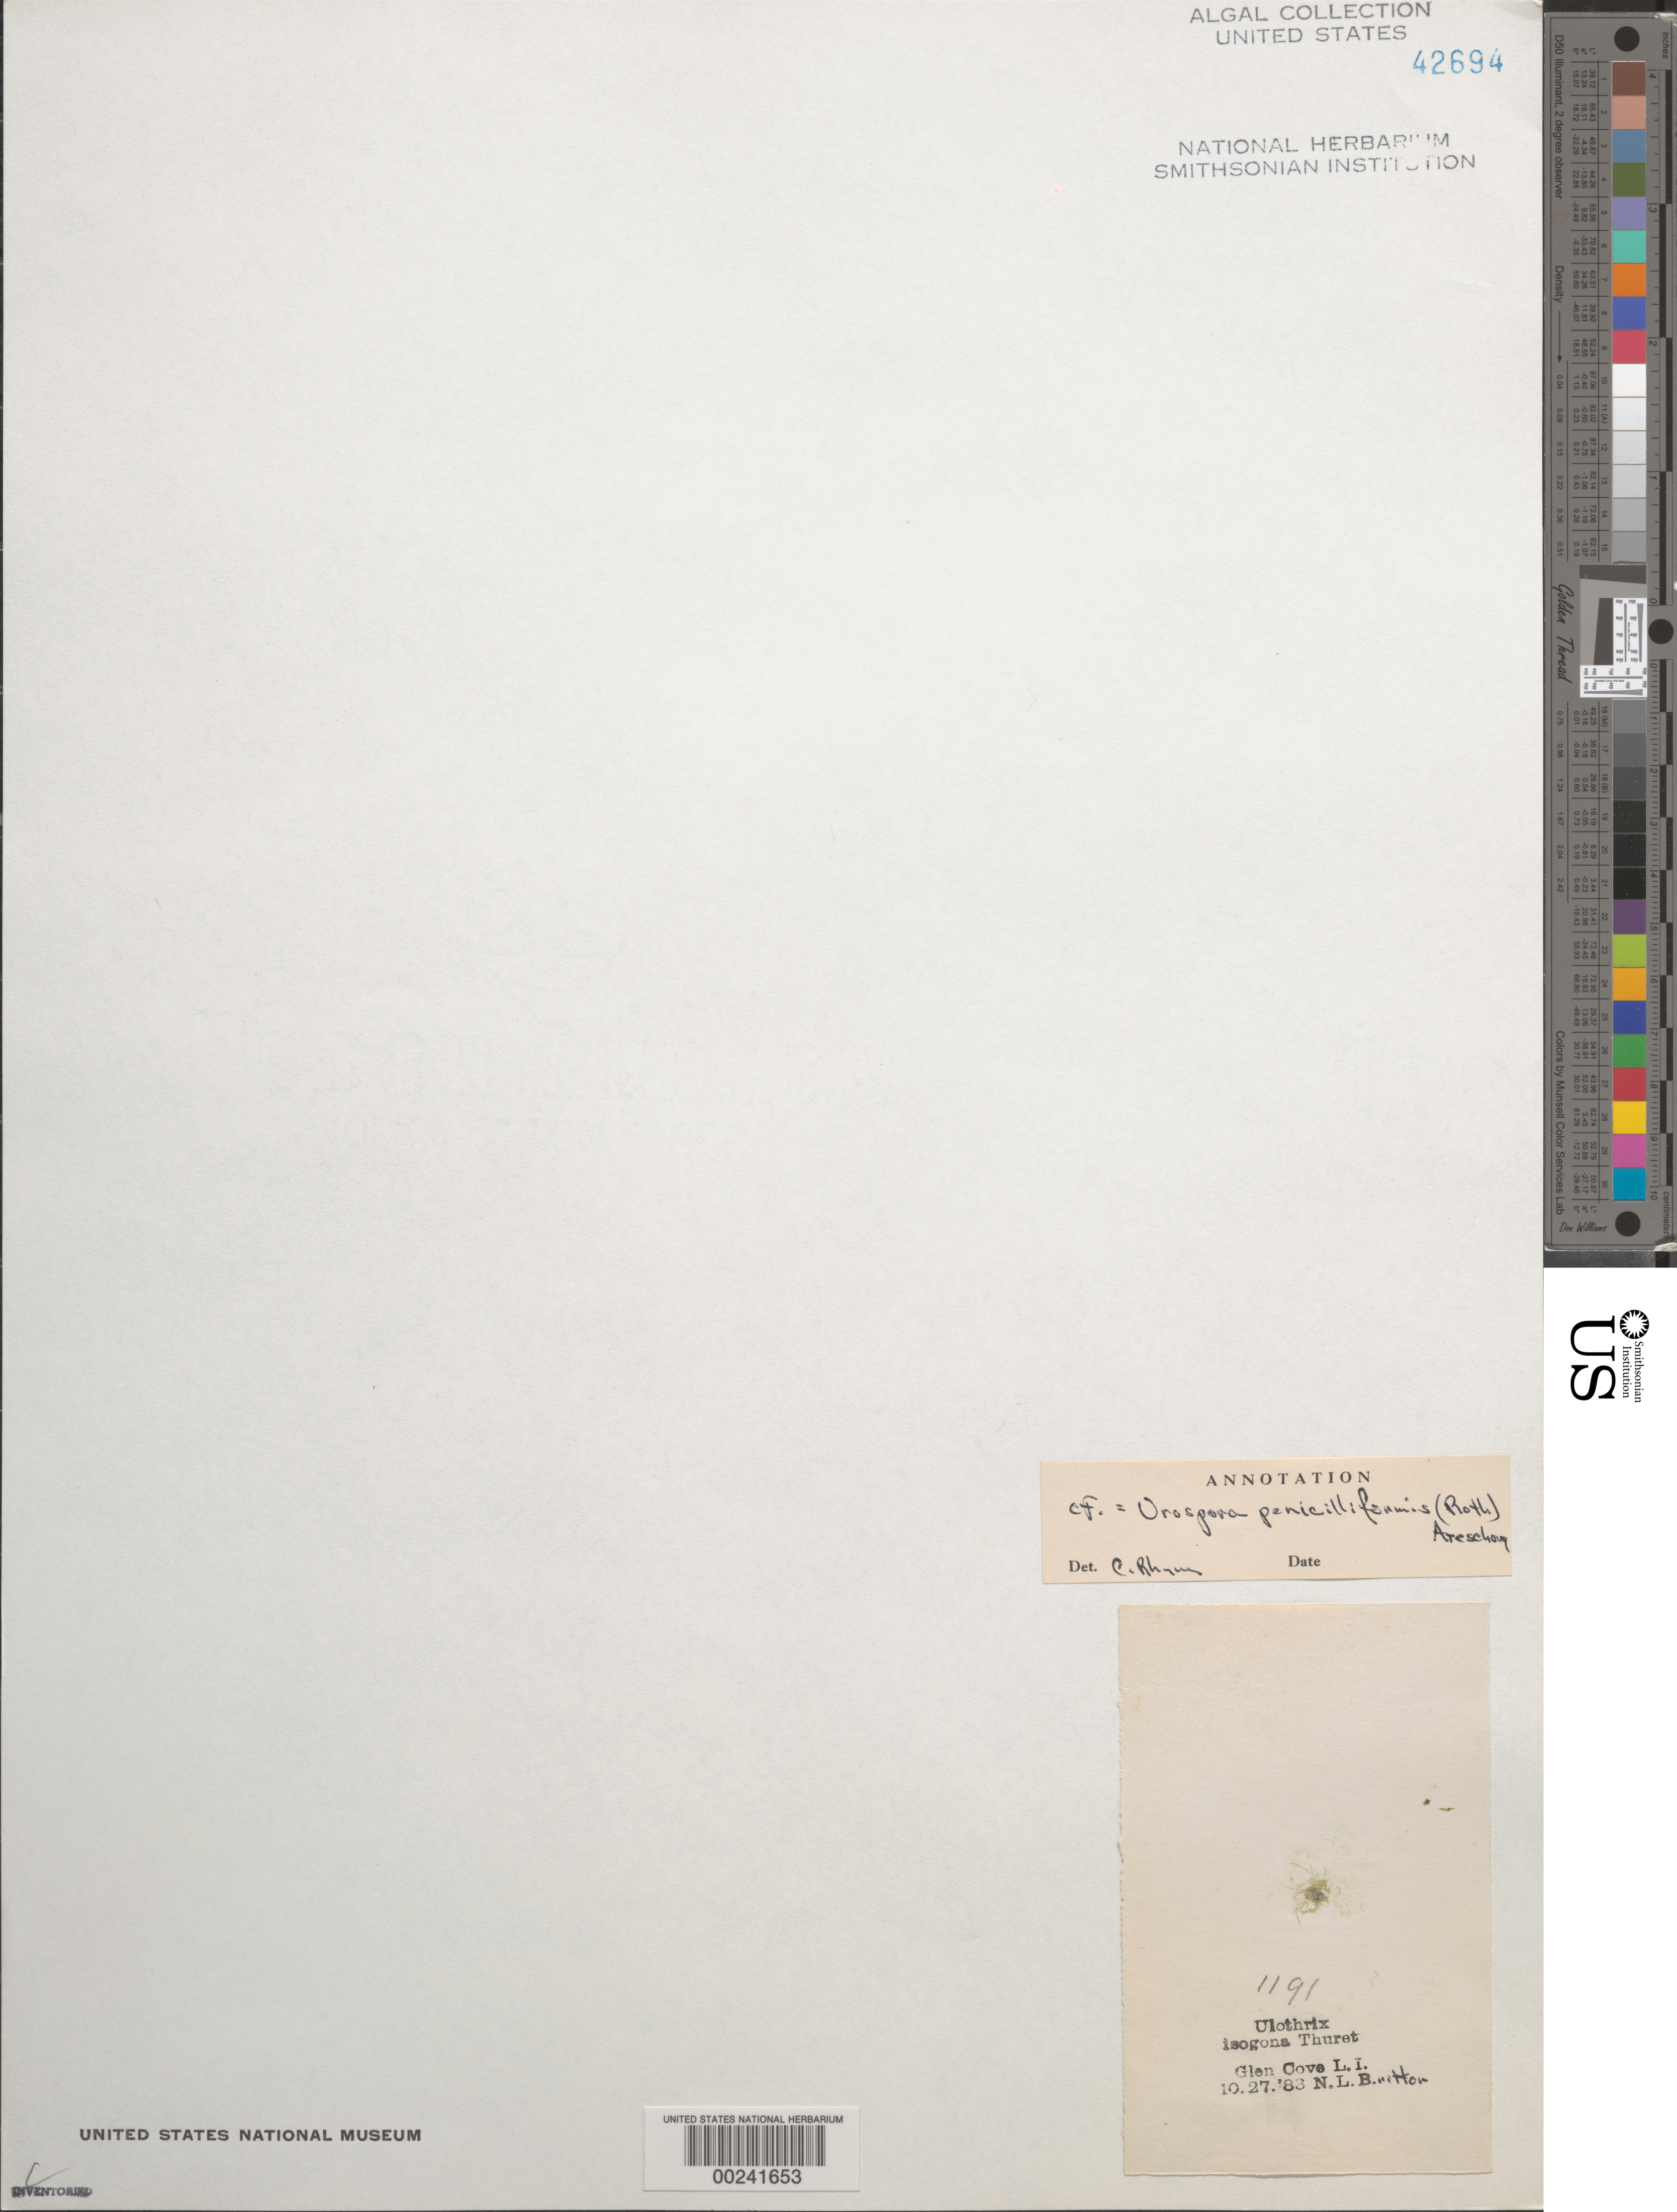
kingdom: Plantae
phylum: Chlorophyta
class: Ulvophyceae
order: Ulotrichales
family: Ulotrichaceae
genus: Urospora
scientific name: Urospora penicilliformis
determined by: Rhyne, C. F.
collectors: N. Britton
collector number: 1191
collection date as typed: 27 Oct 1883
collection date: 1883-10-27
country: United States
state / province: New York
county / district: Nassau County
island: Long Island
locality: Glen Cove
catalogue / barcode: US 42694